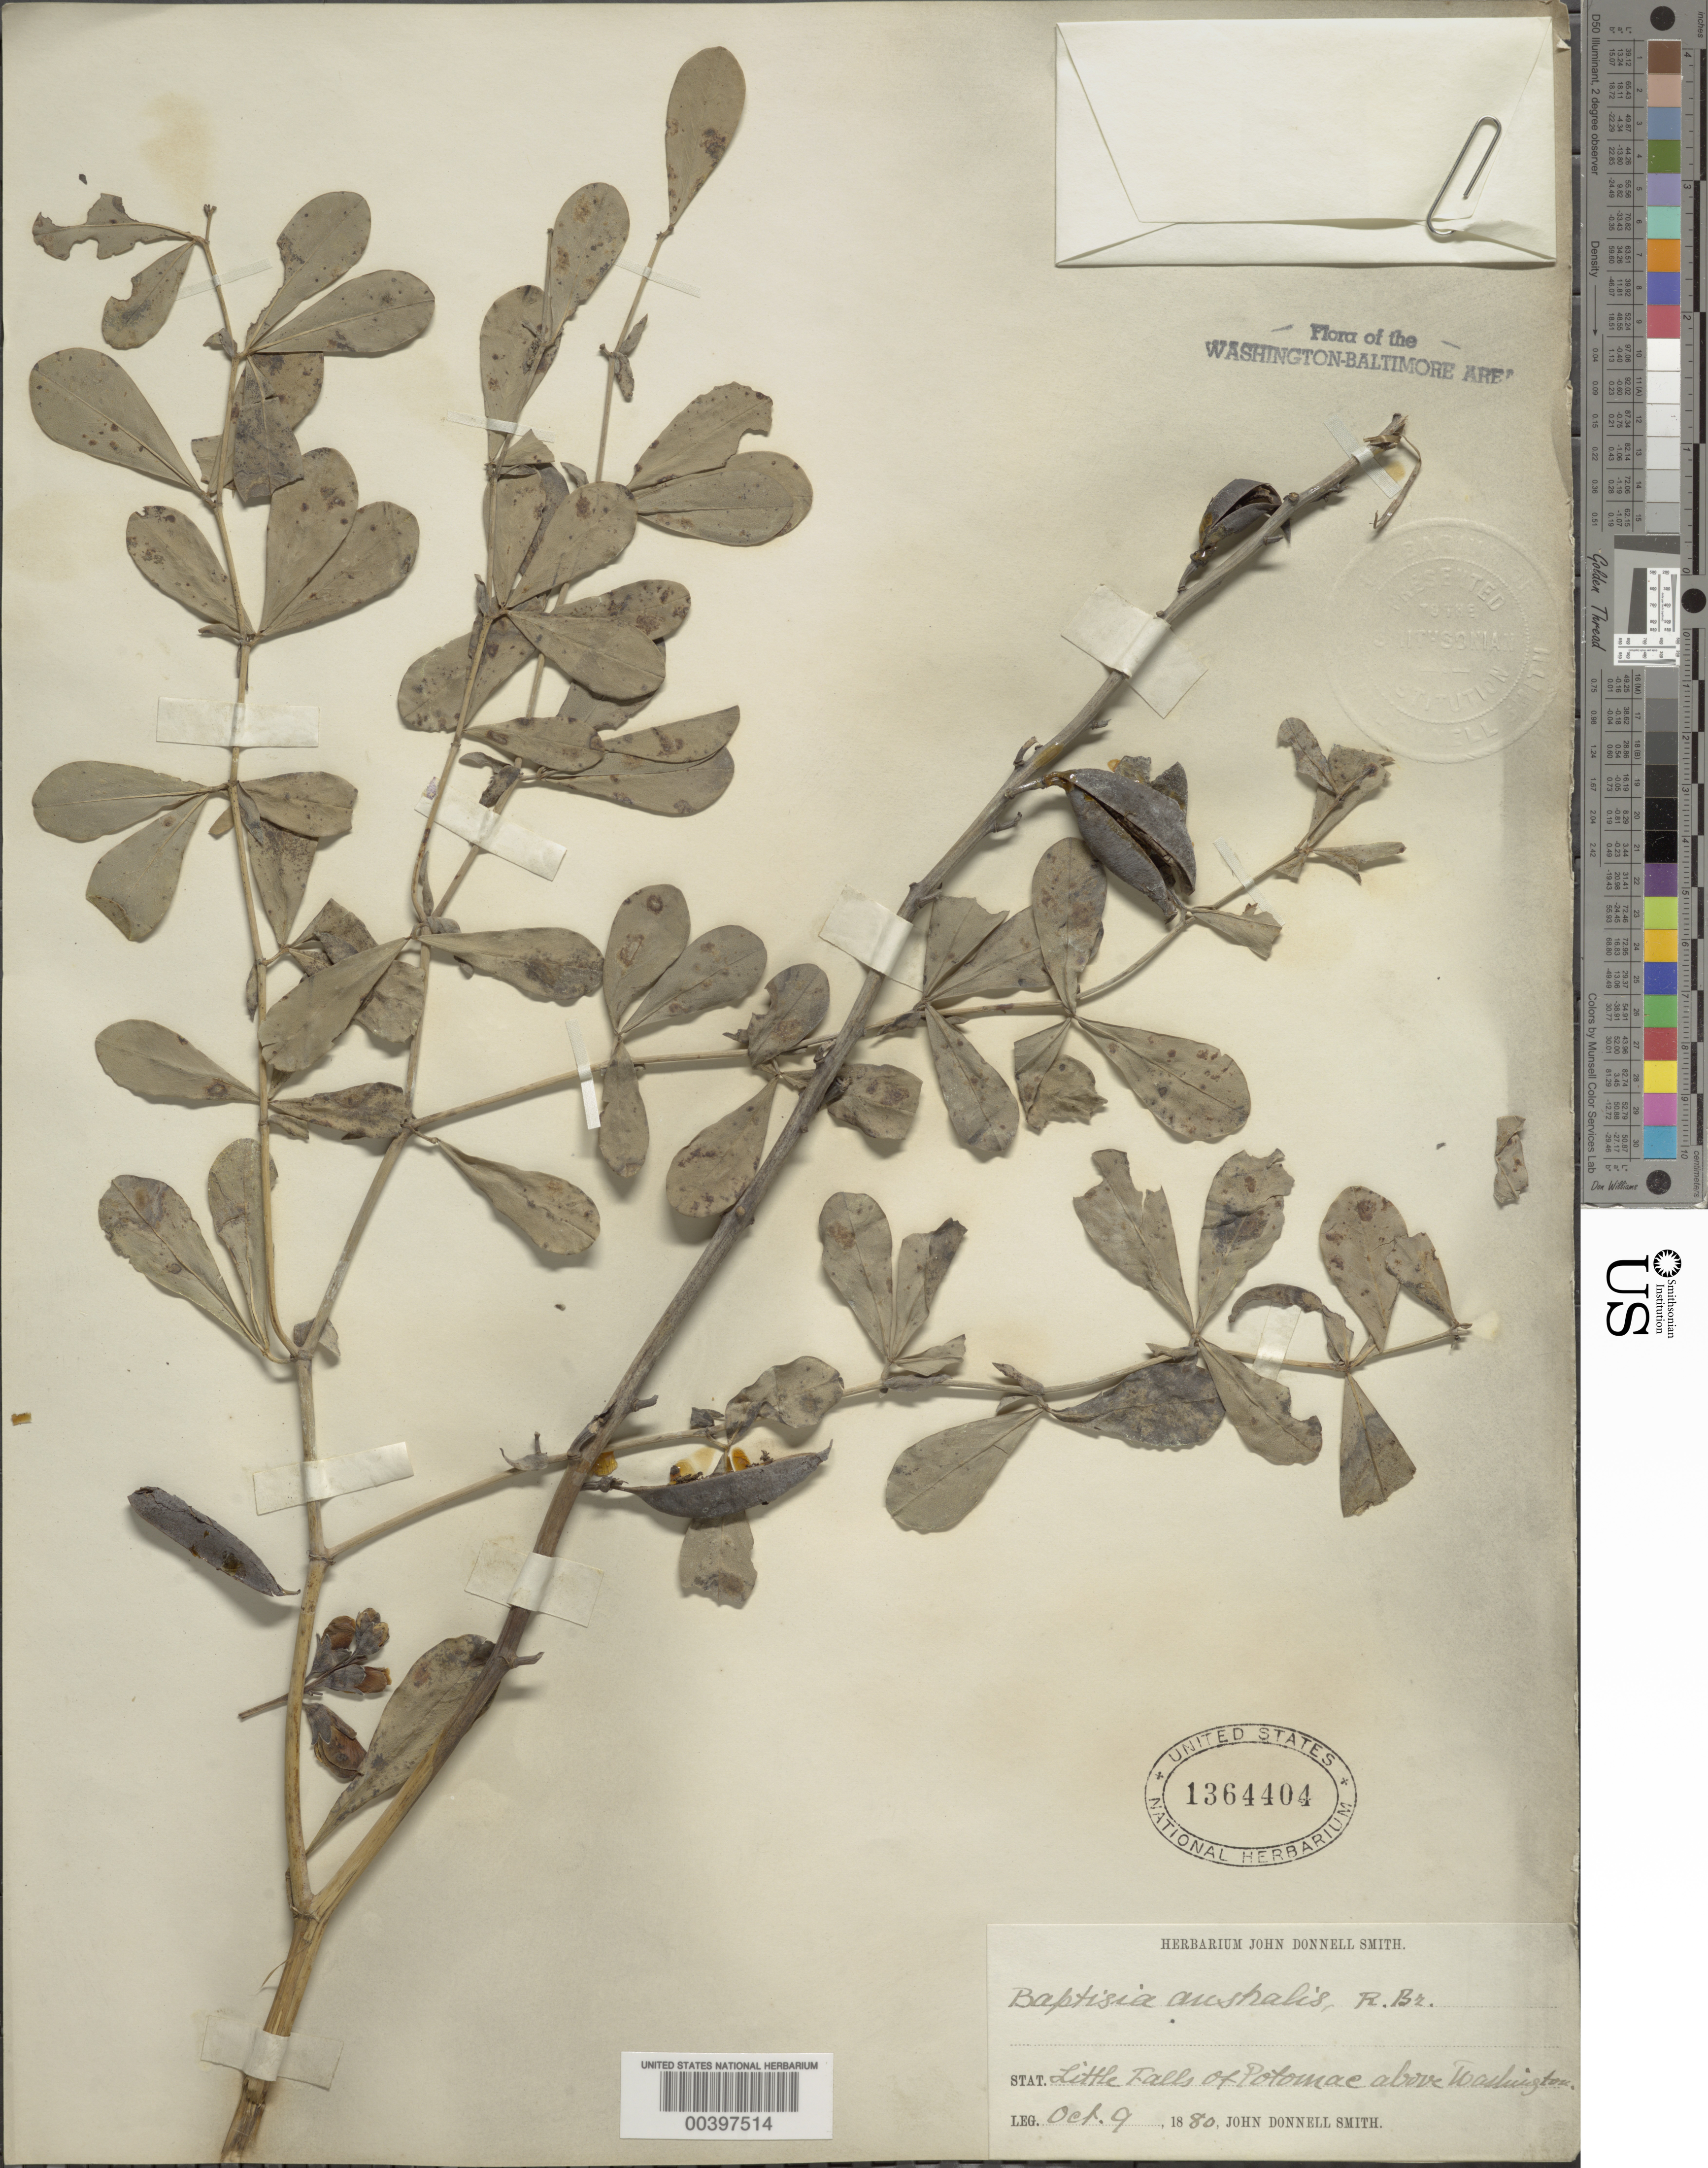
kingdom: Plantae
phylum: Tracheophyta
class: Magnoliopsida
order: Fabales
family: Fabaceae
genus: Baptisia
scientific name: Baptisia australis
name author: (L.) R. Br.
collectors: J. Donnell Smith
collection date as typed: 09 Oct 1880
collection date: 1880-10-09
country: United States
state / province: Maryland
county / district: Montgomery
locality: Little Falls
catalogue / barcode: US 1364404